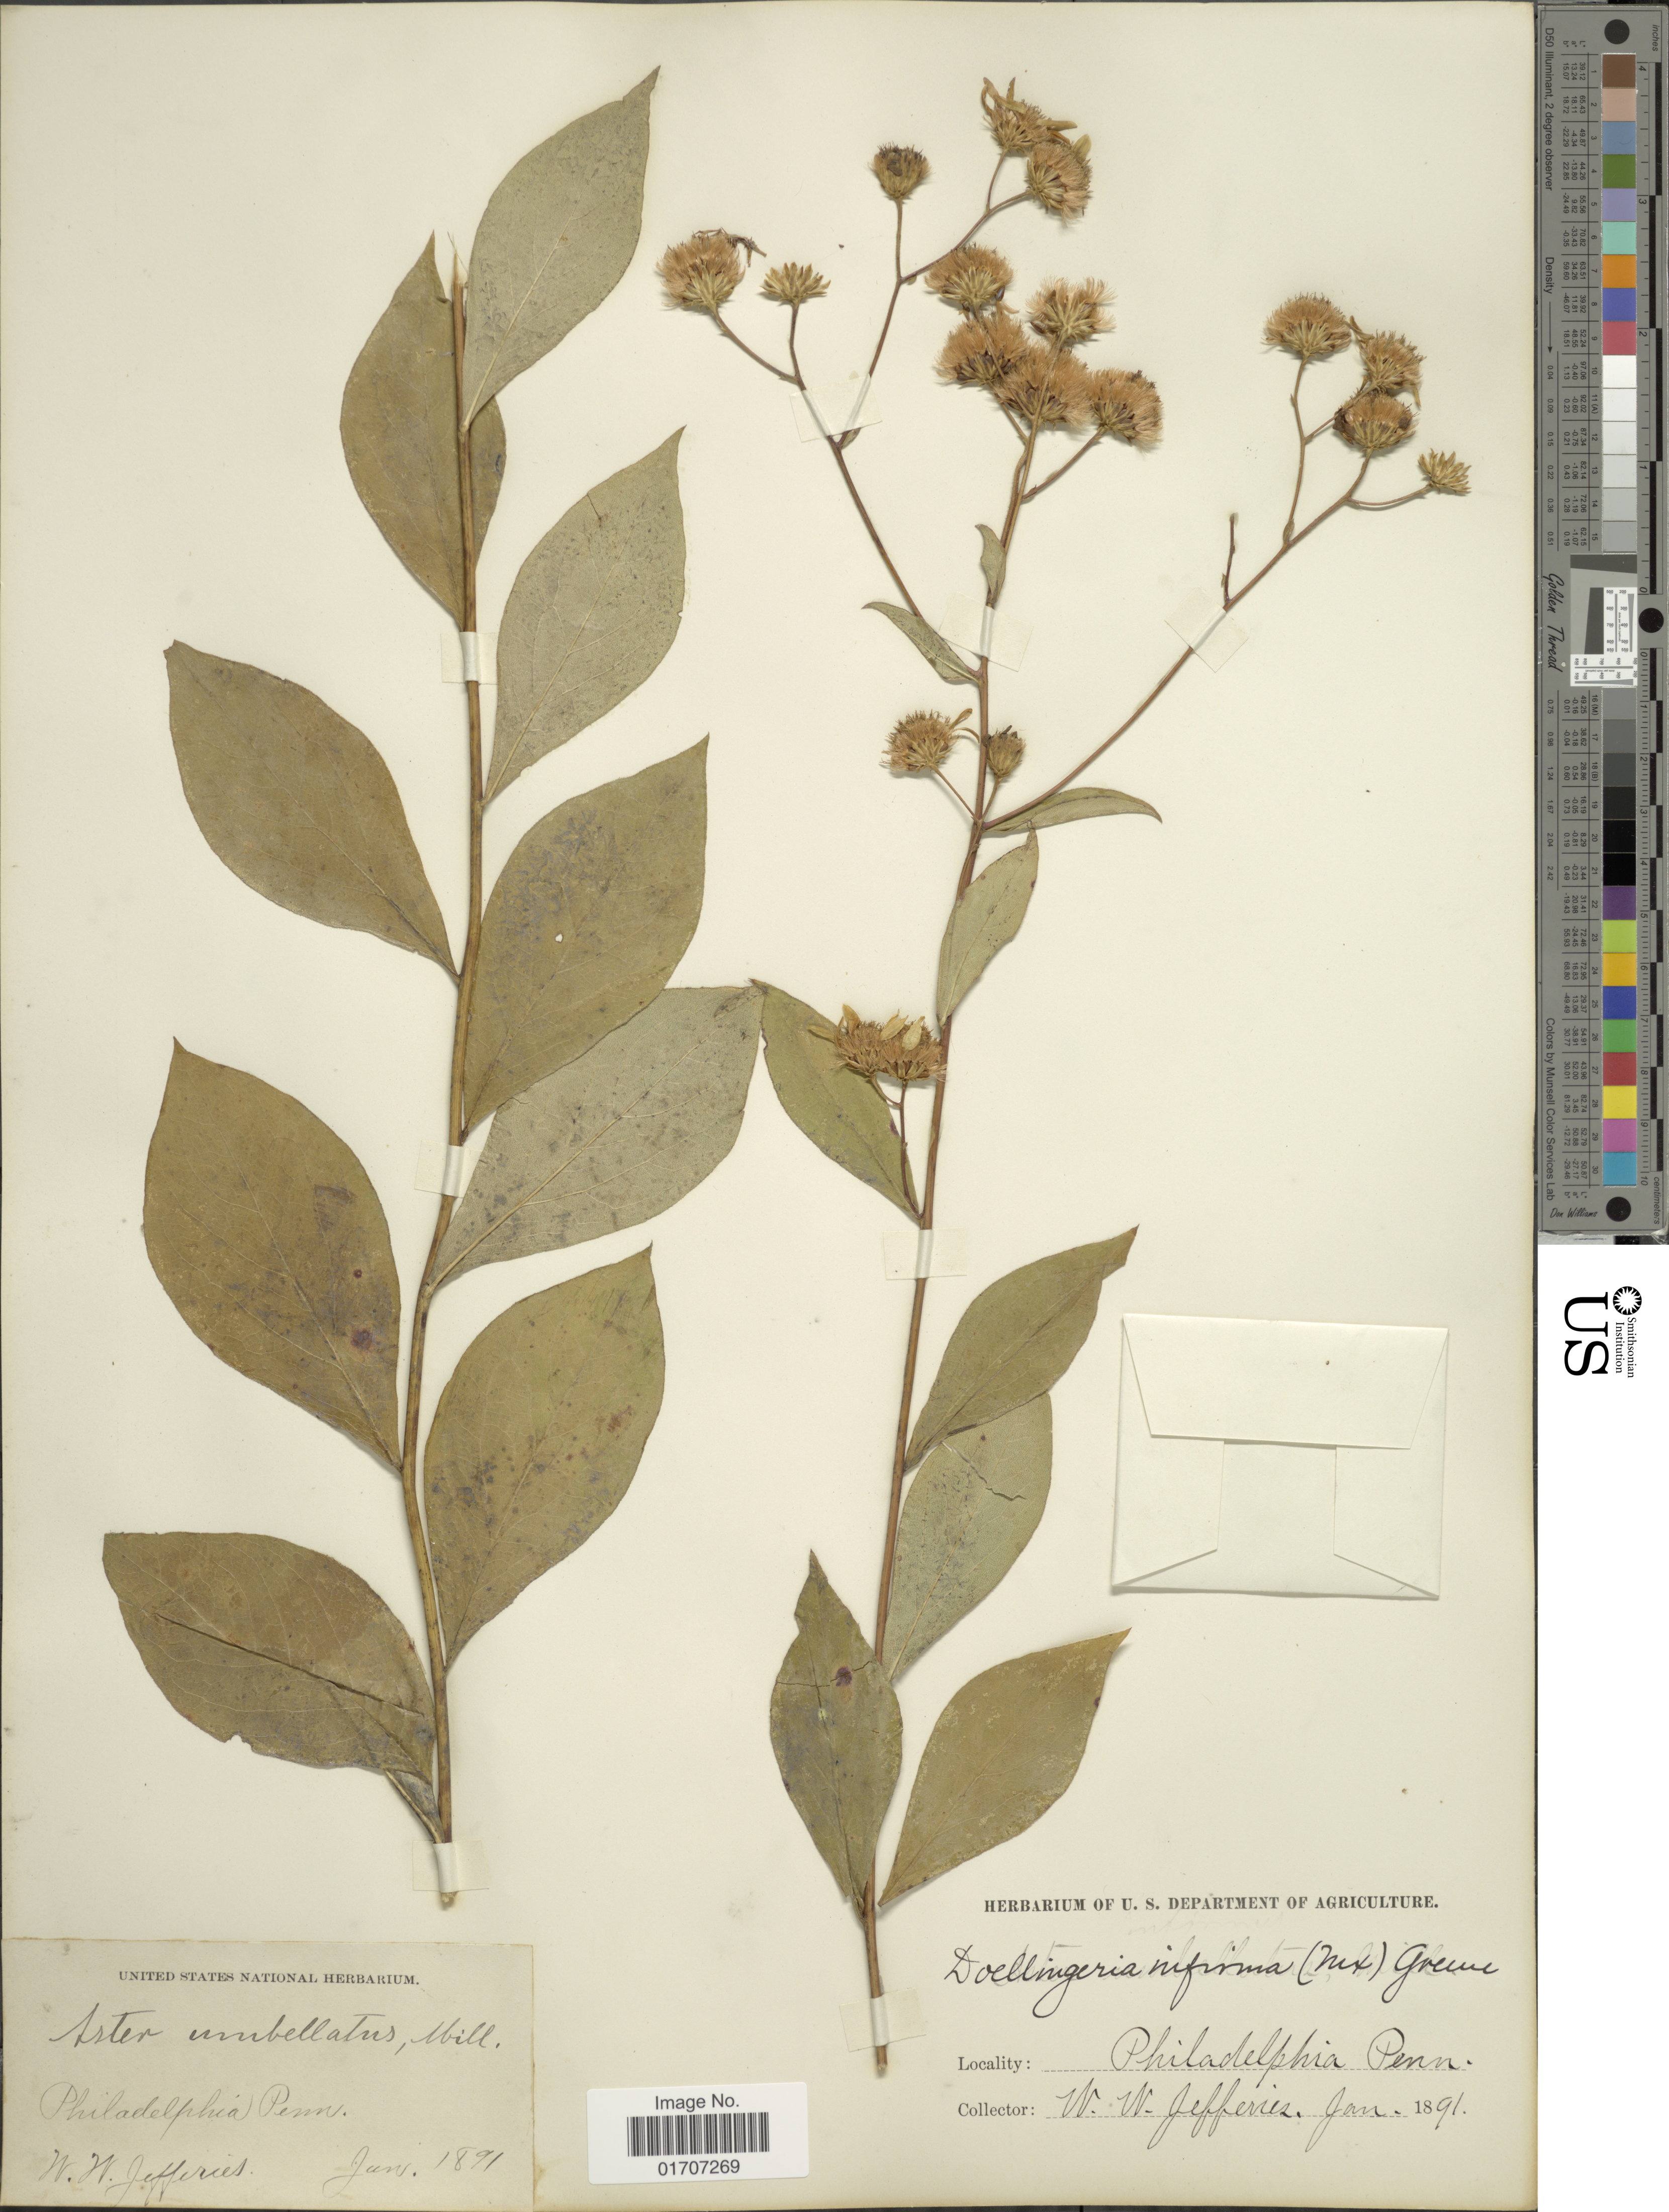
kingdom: Plantae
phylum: Tracheophyta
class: Magnoliopsida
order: Asterales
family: Asteraceae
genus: Doellingeria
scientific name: Doellingeria infirma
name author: (Michx.) Greene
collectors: W. Jeffries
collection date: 1891-01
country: United States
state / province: Pennsylvania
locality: Philadelphia